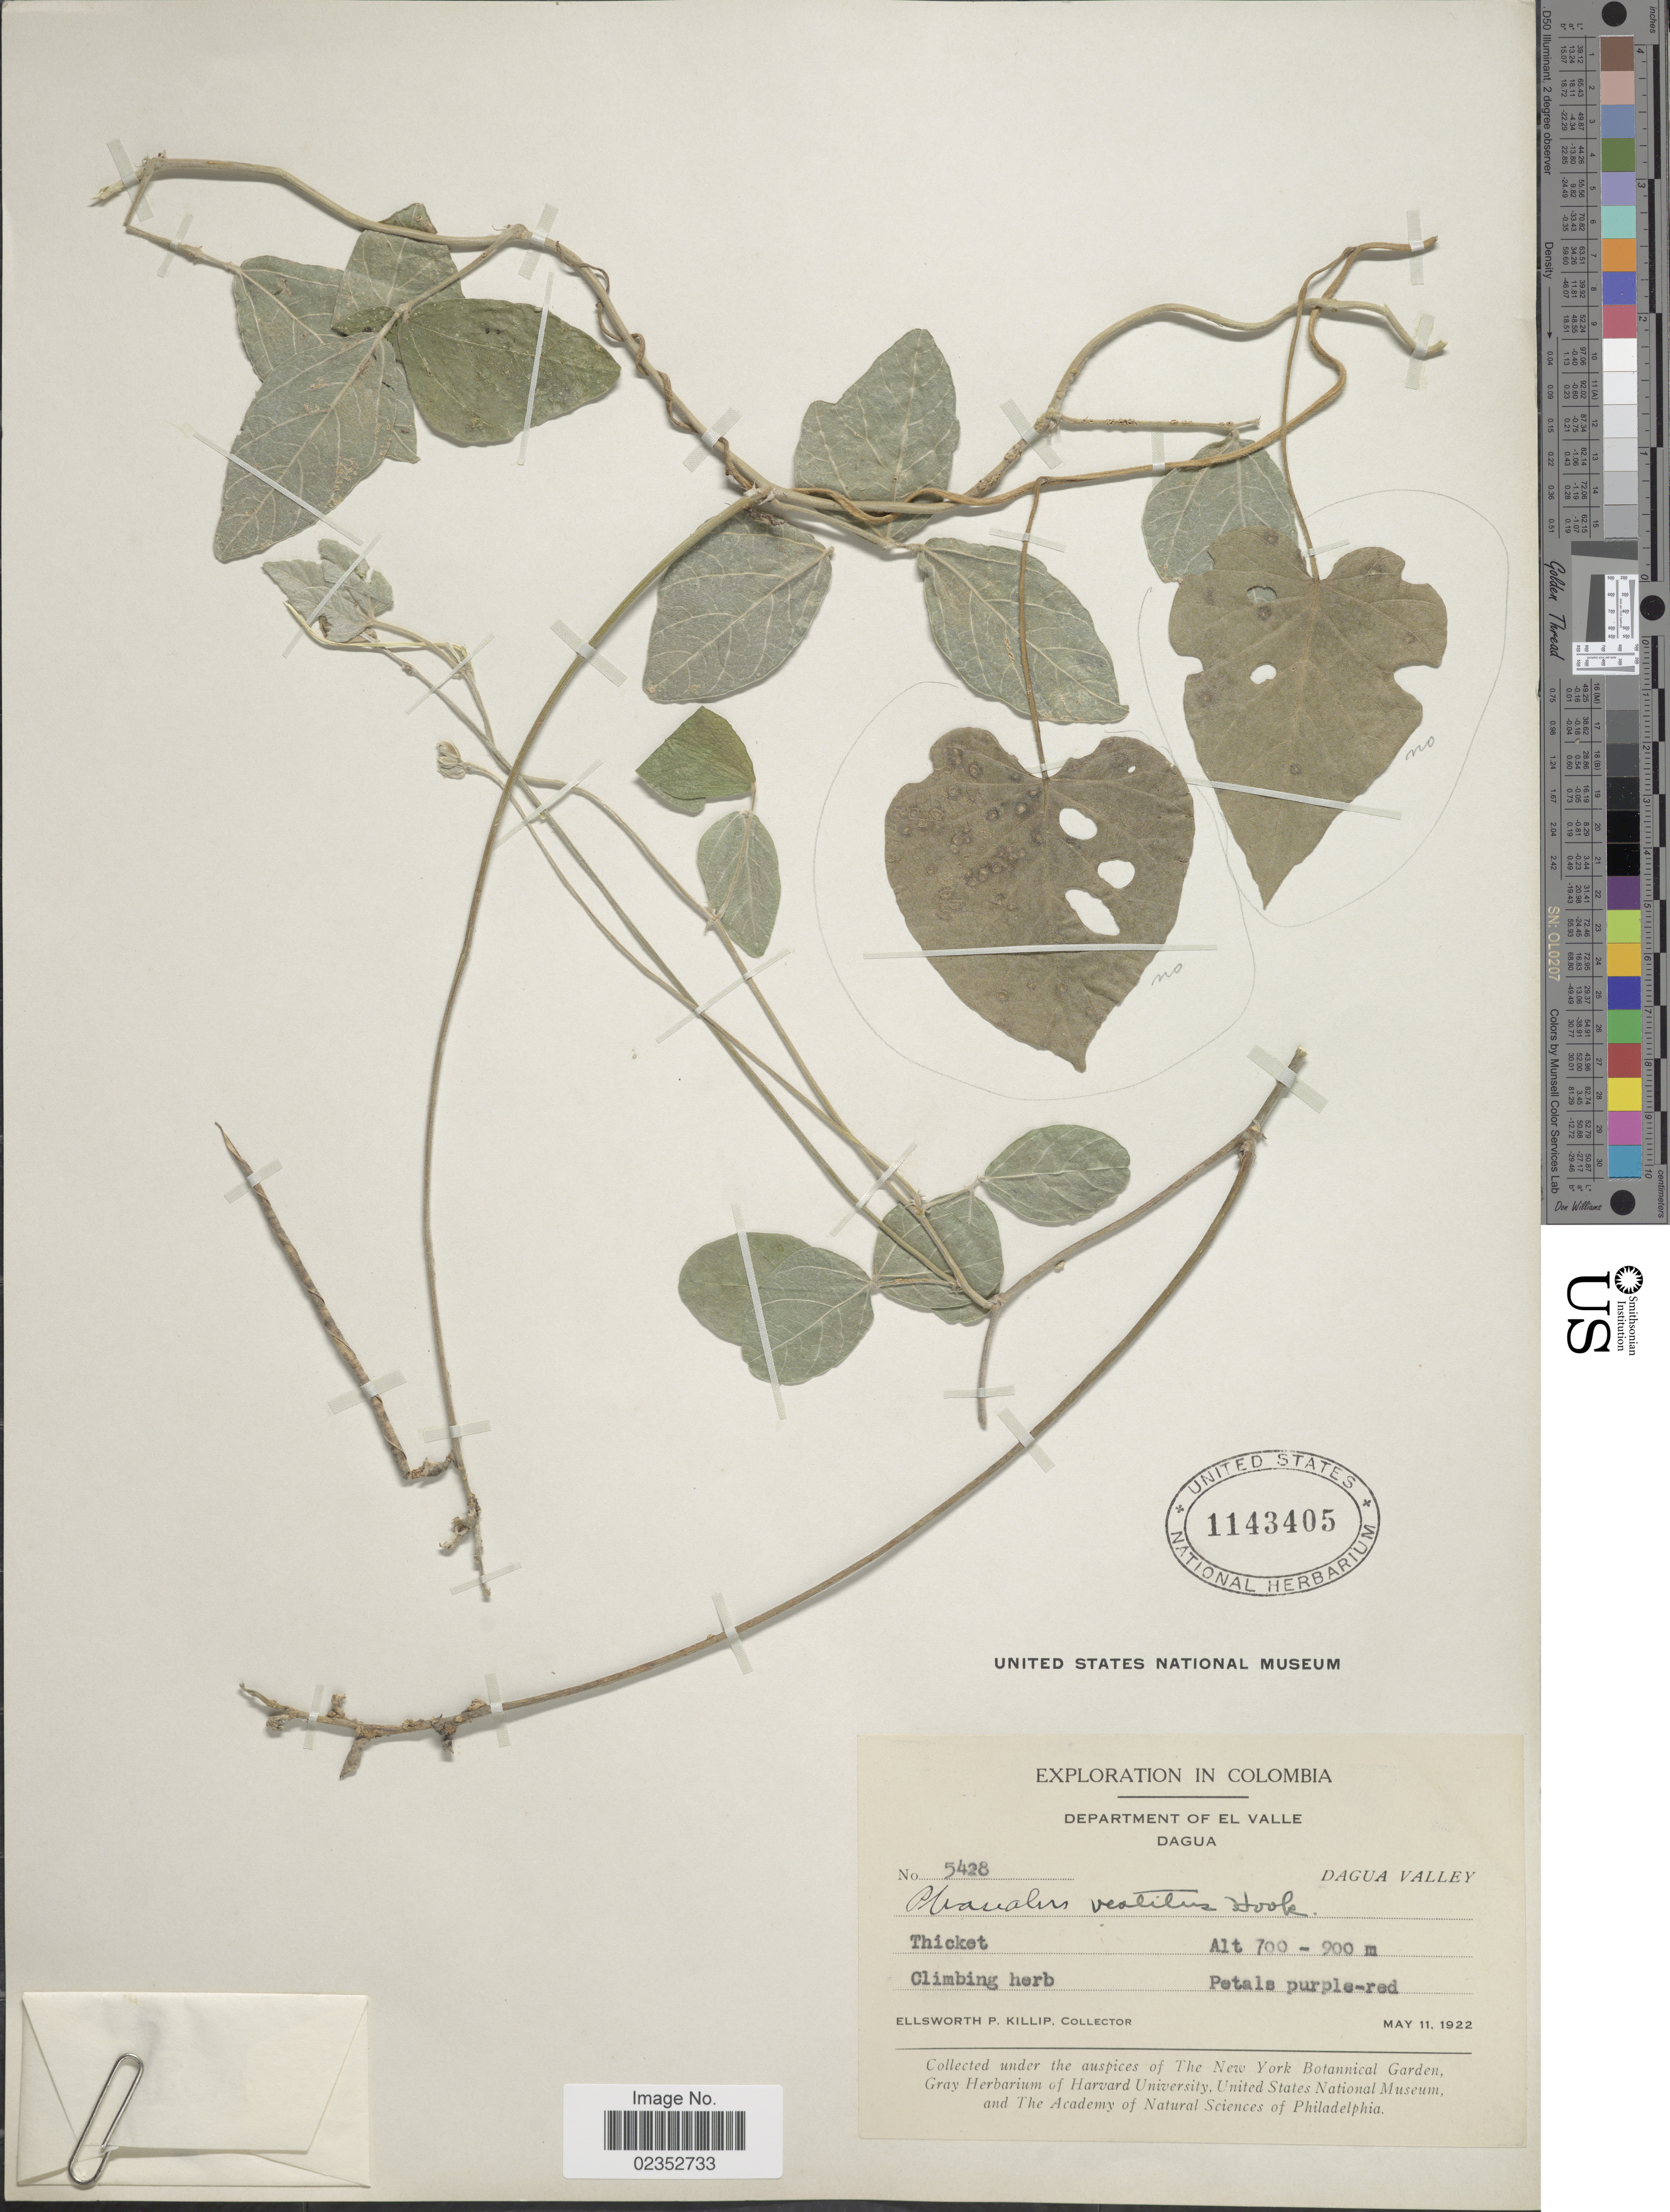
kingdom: Plantae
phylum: Tracheophyta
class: Magnoliopsida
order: Fabales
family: Fabaceae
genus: Macroptilium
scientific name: Macroptilium atropurpureum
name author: (DC.) Urb.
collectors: E. P. Killip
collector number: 5428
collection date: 1922-05-11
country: Colombia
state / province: Valle del Cauca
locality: Department of El Cauca, Dagua, Dagua Valley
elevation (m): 700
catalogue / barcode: US 1143405